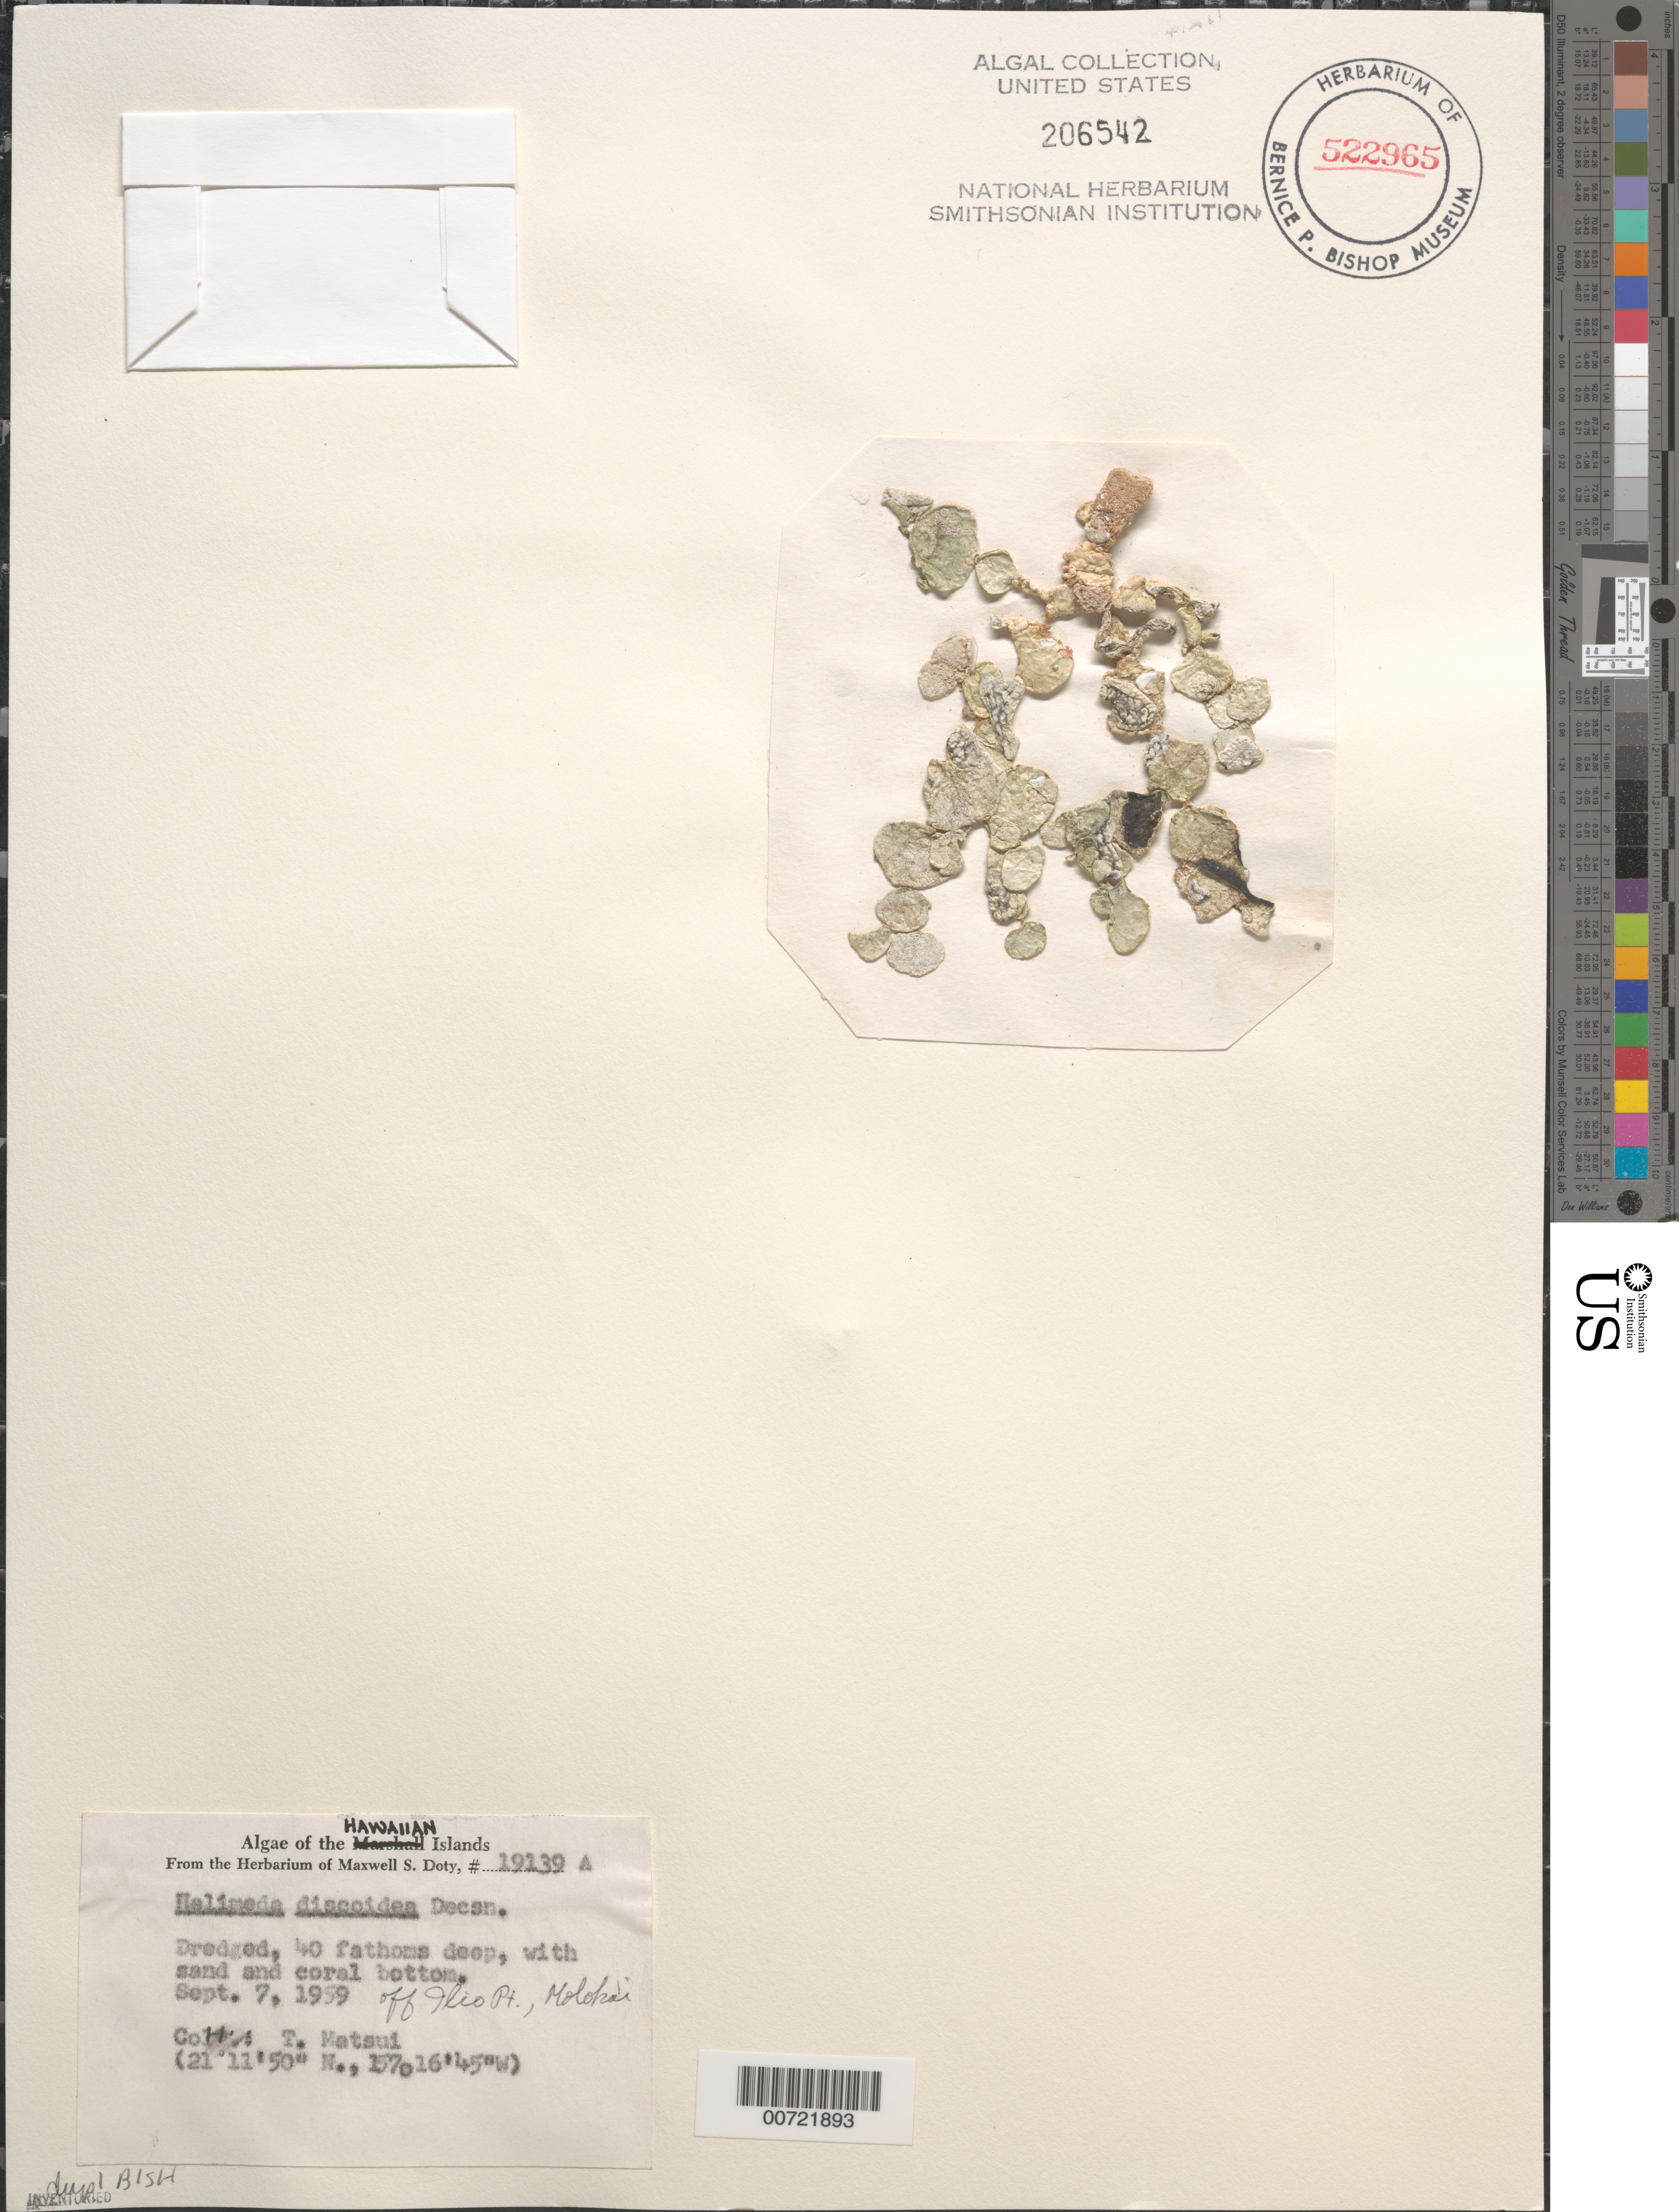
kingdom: Plantae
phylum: Chlorophyta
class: Ulvophyceae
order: Bryopsidales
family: Halimedaceae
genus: Halimeda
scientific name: Halimeda discoidea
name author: Decne.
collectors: T. Matsui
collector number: MSD 19139A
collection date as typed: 07 Sep 1959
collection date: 1959-09-07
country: United States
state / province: Hawaii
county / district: Maui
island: Moloka'i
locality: Off Ilio Point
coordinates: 21 11' 50" N, 157 16' 45" W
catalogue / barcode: US 206542